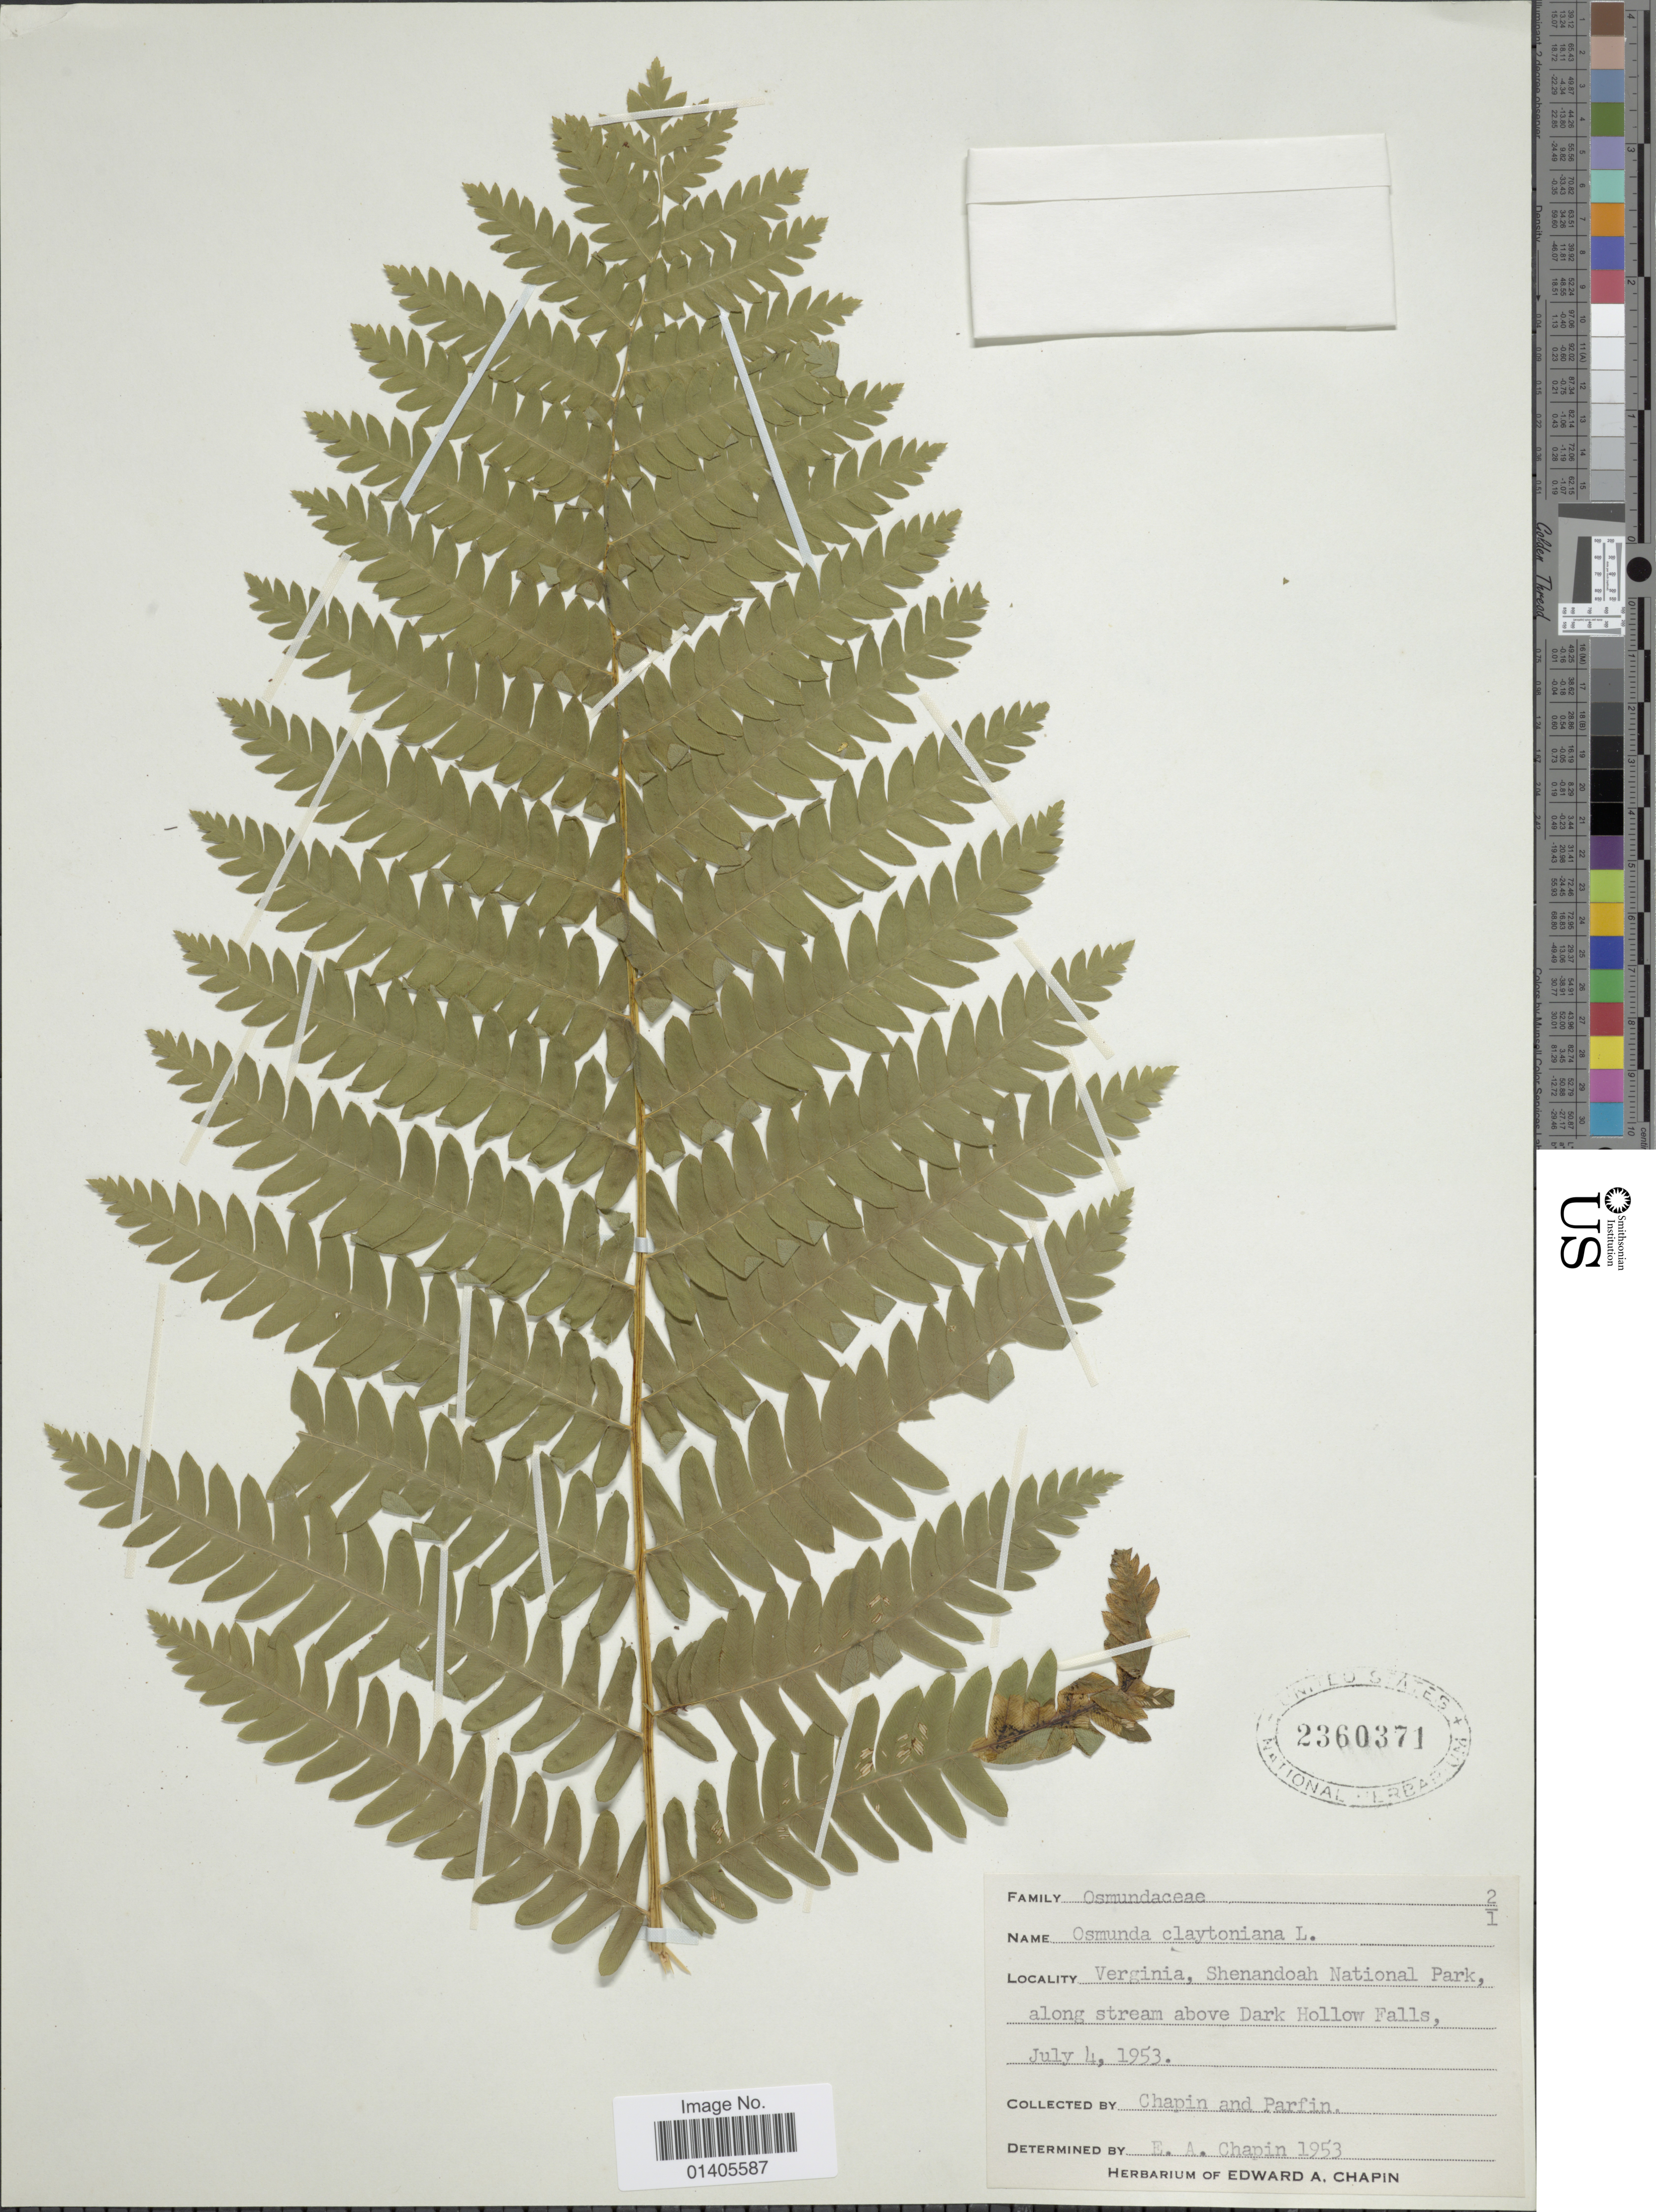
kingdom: Plantae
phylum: Tracheophyta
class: Polypodiopsida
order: Osmundales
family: Osmundaceae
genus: Osmunda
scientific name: Osmunda claytoniana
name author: (L.) Tagawa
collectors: -. Chapin & -. Parfin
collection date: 1953-07-04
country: United States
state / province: Virginia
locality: Shenandoah National Park, along stream above Dark Hollow Falls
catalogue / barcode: US 2360371